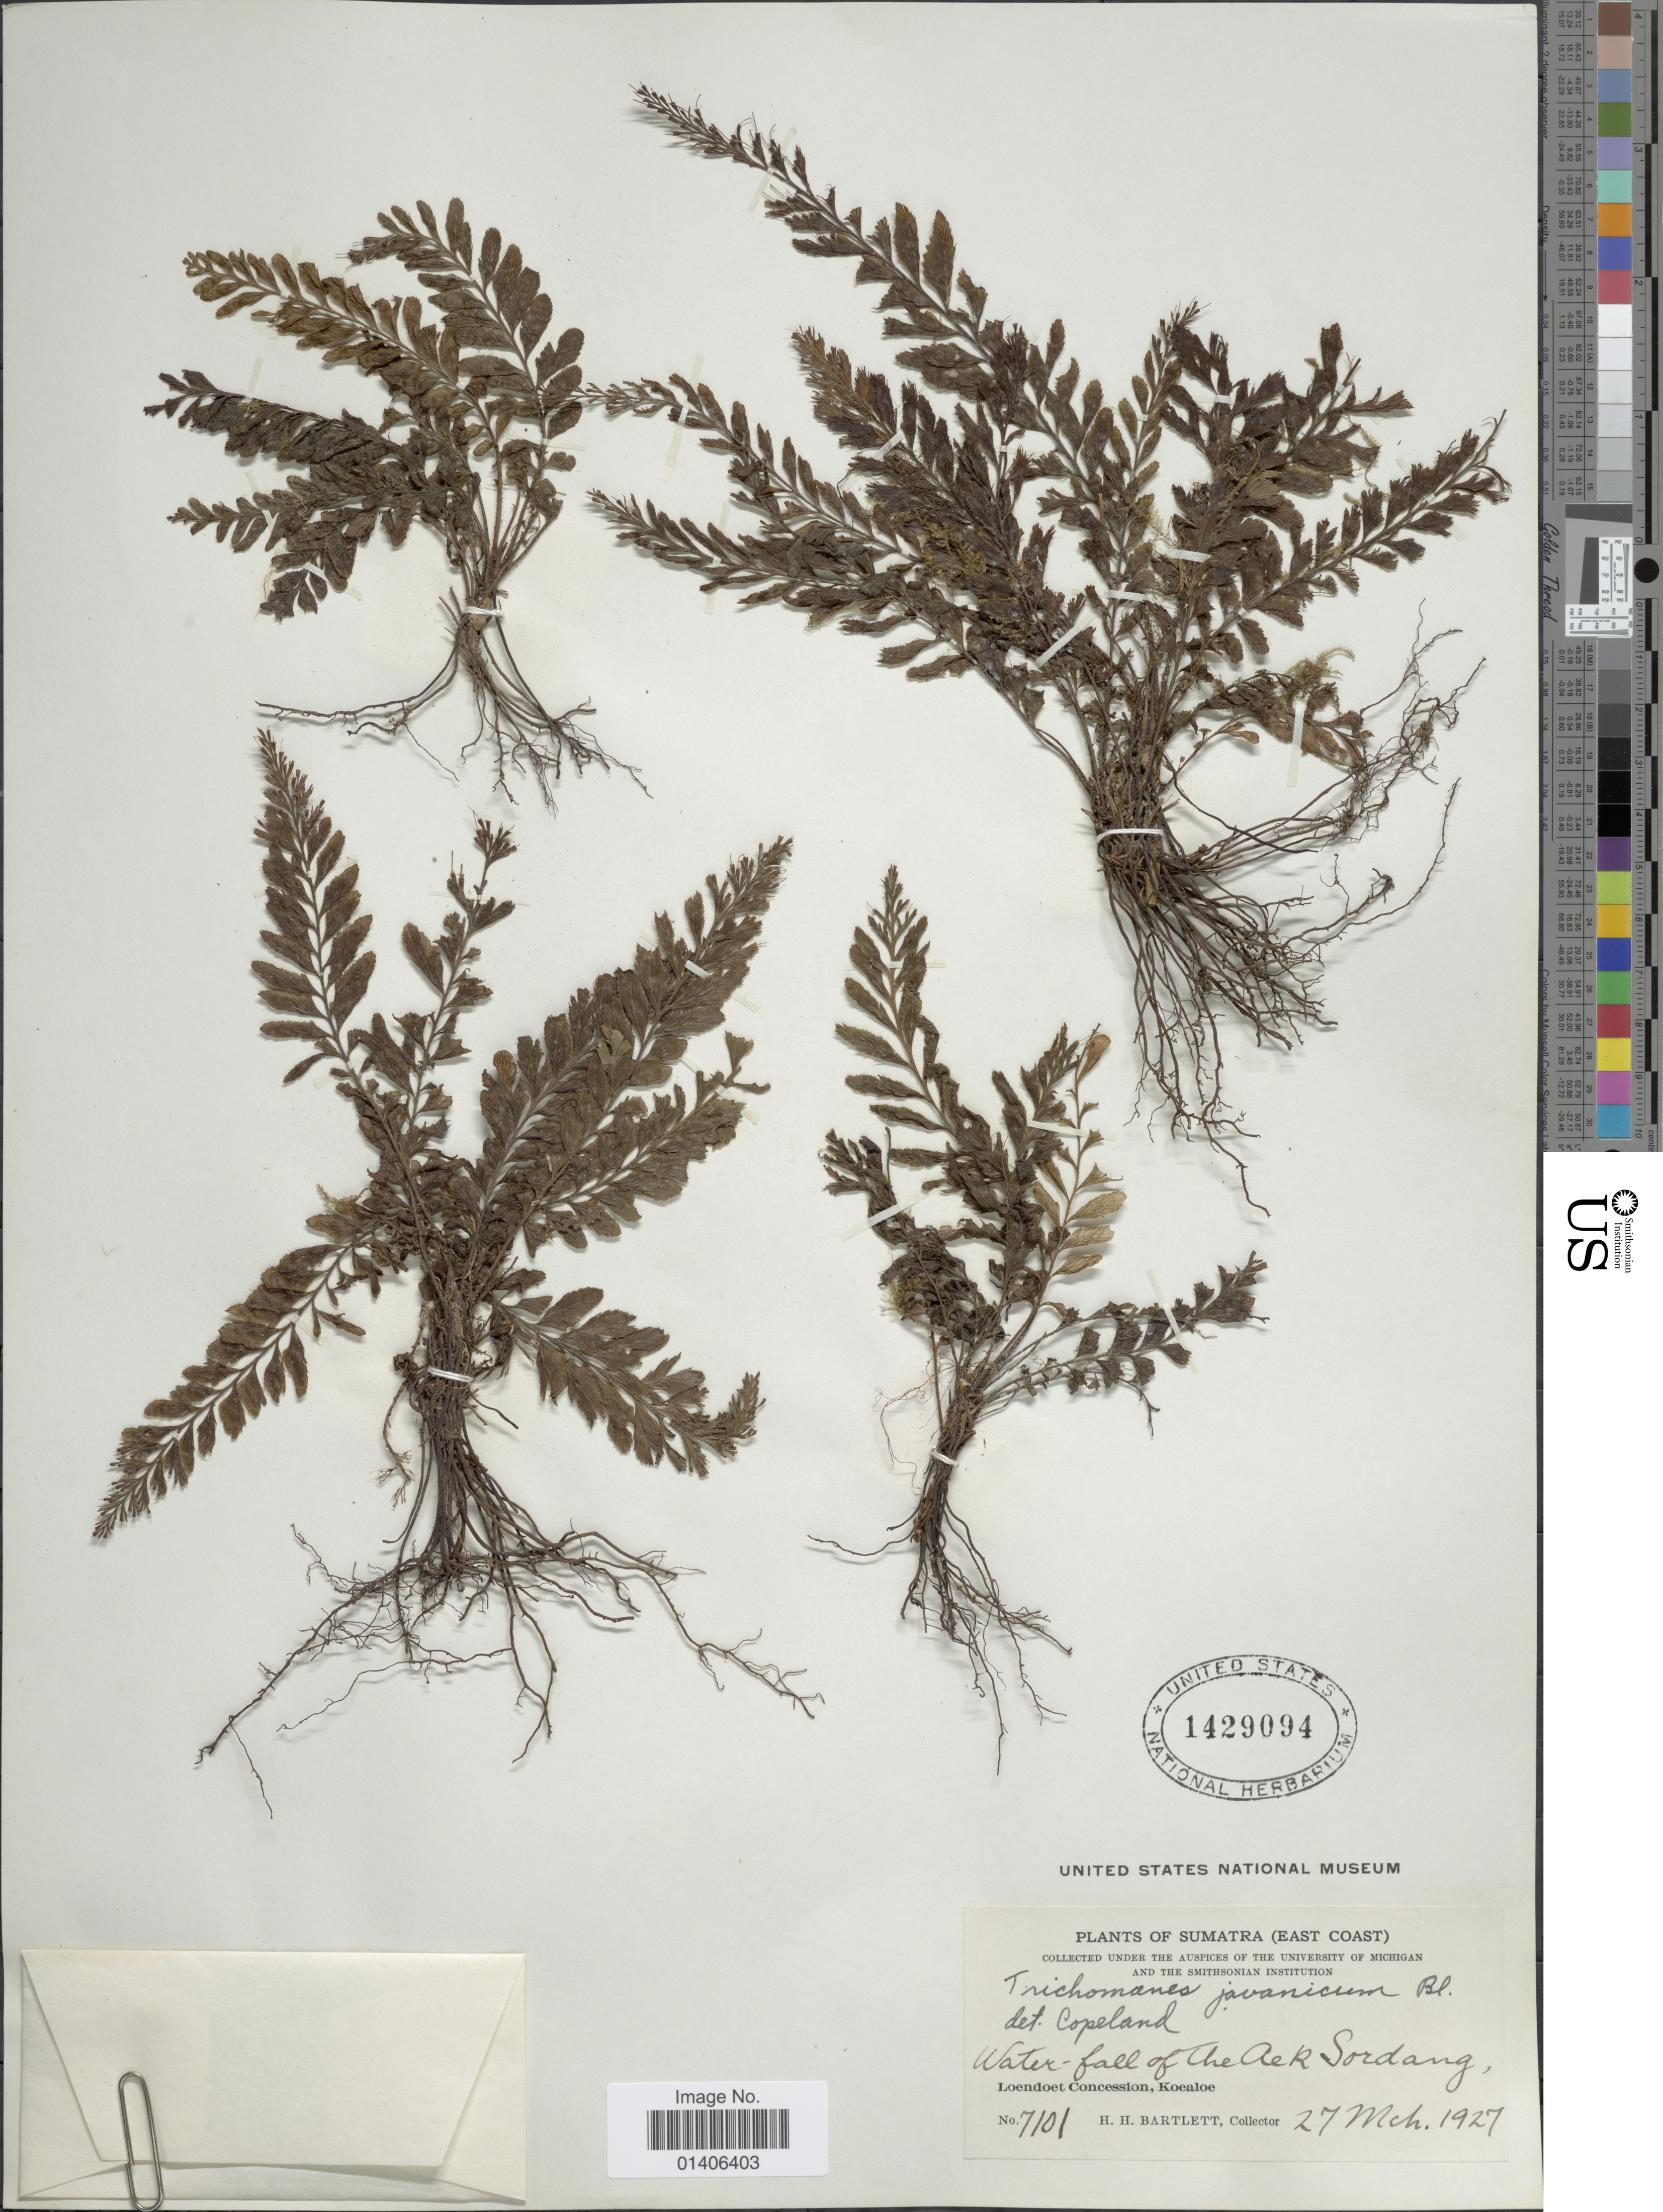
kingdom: Plantae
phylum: Tracheophyta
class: Polypodiopsida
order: Hymenophyllales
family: Hymenophyllaceae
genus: Cephalomanes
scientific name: Cephalomanes javanicum var. javanicum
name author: C. Presl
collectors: H. H. Bartlett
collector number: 7101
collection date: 1927-03-27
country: Indonesia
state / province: Sumatra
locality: (East Coast), Water-fall of the Aer Sordang, Loendoet Concession, Koealoe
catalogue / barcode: US 1429094